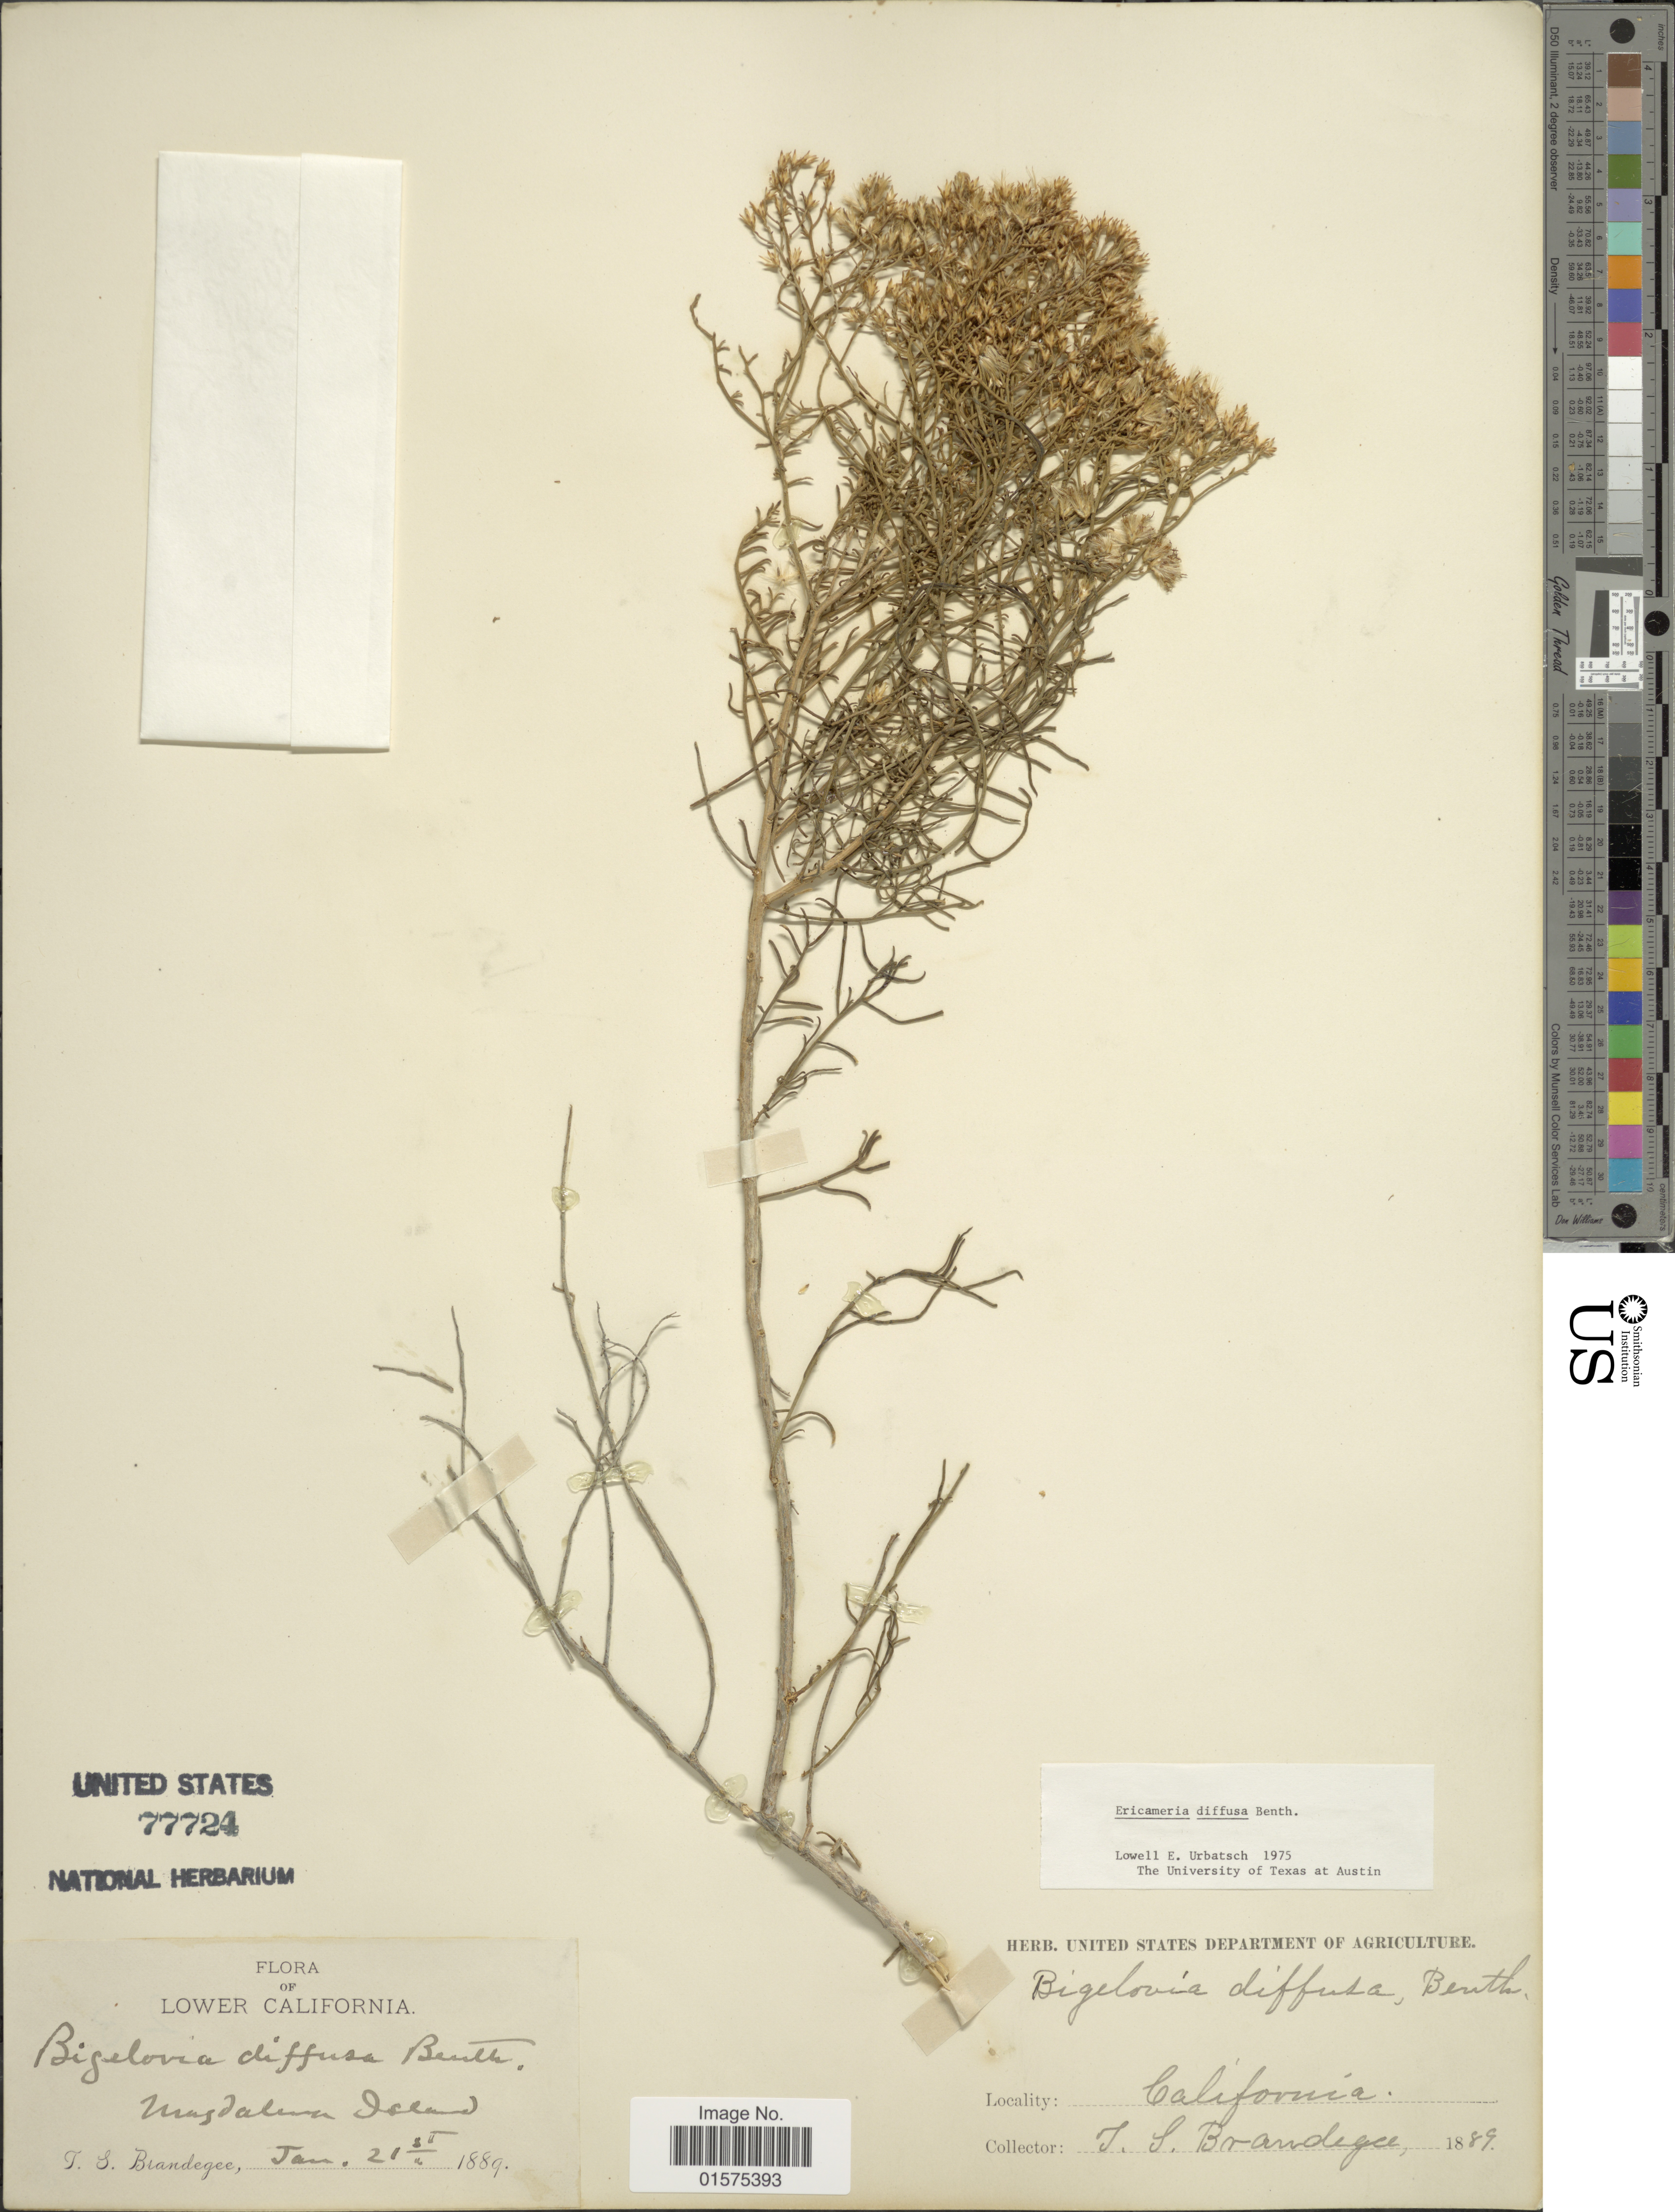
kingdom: Plantae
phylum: Tracheophyta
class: Magnoliopsida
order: Asterales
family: Asteraceae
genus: Xylothamia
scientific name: Xylothamia diffusa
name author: (Benth.) G.L. Nesom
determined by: Urbatsch, Lowell E., Curator (LSU), Louisiana State University (UNITED STATES)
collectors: T. S. Brandegee (herbarium)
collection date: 1889-01-21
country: Mexico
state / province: Baja California Sur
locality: Lower California. Magdalena Island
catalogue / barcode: US 77724